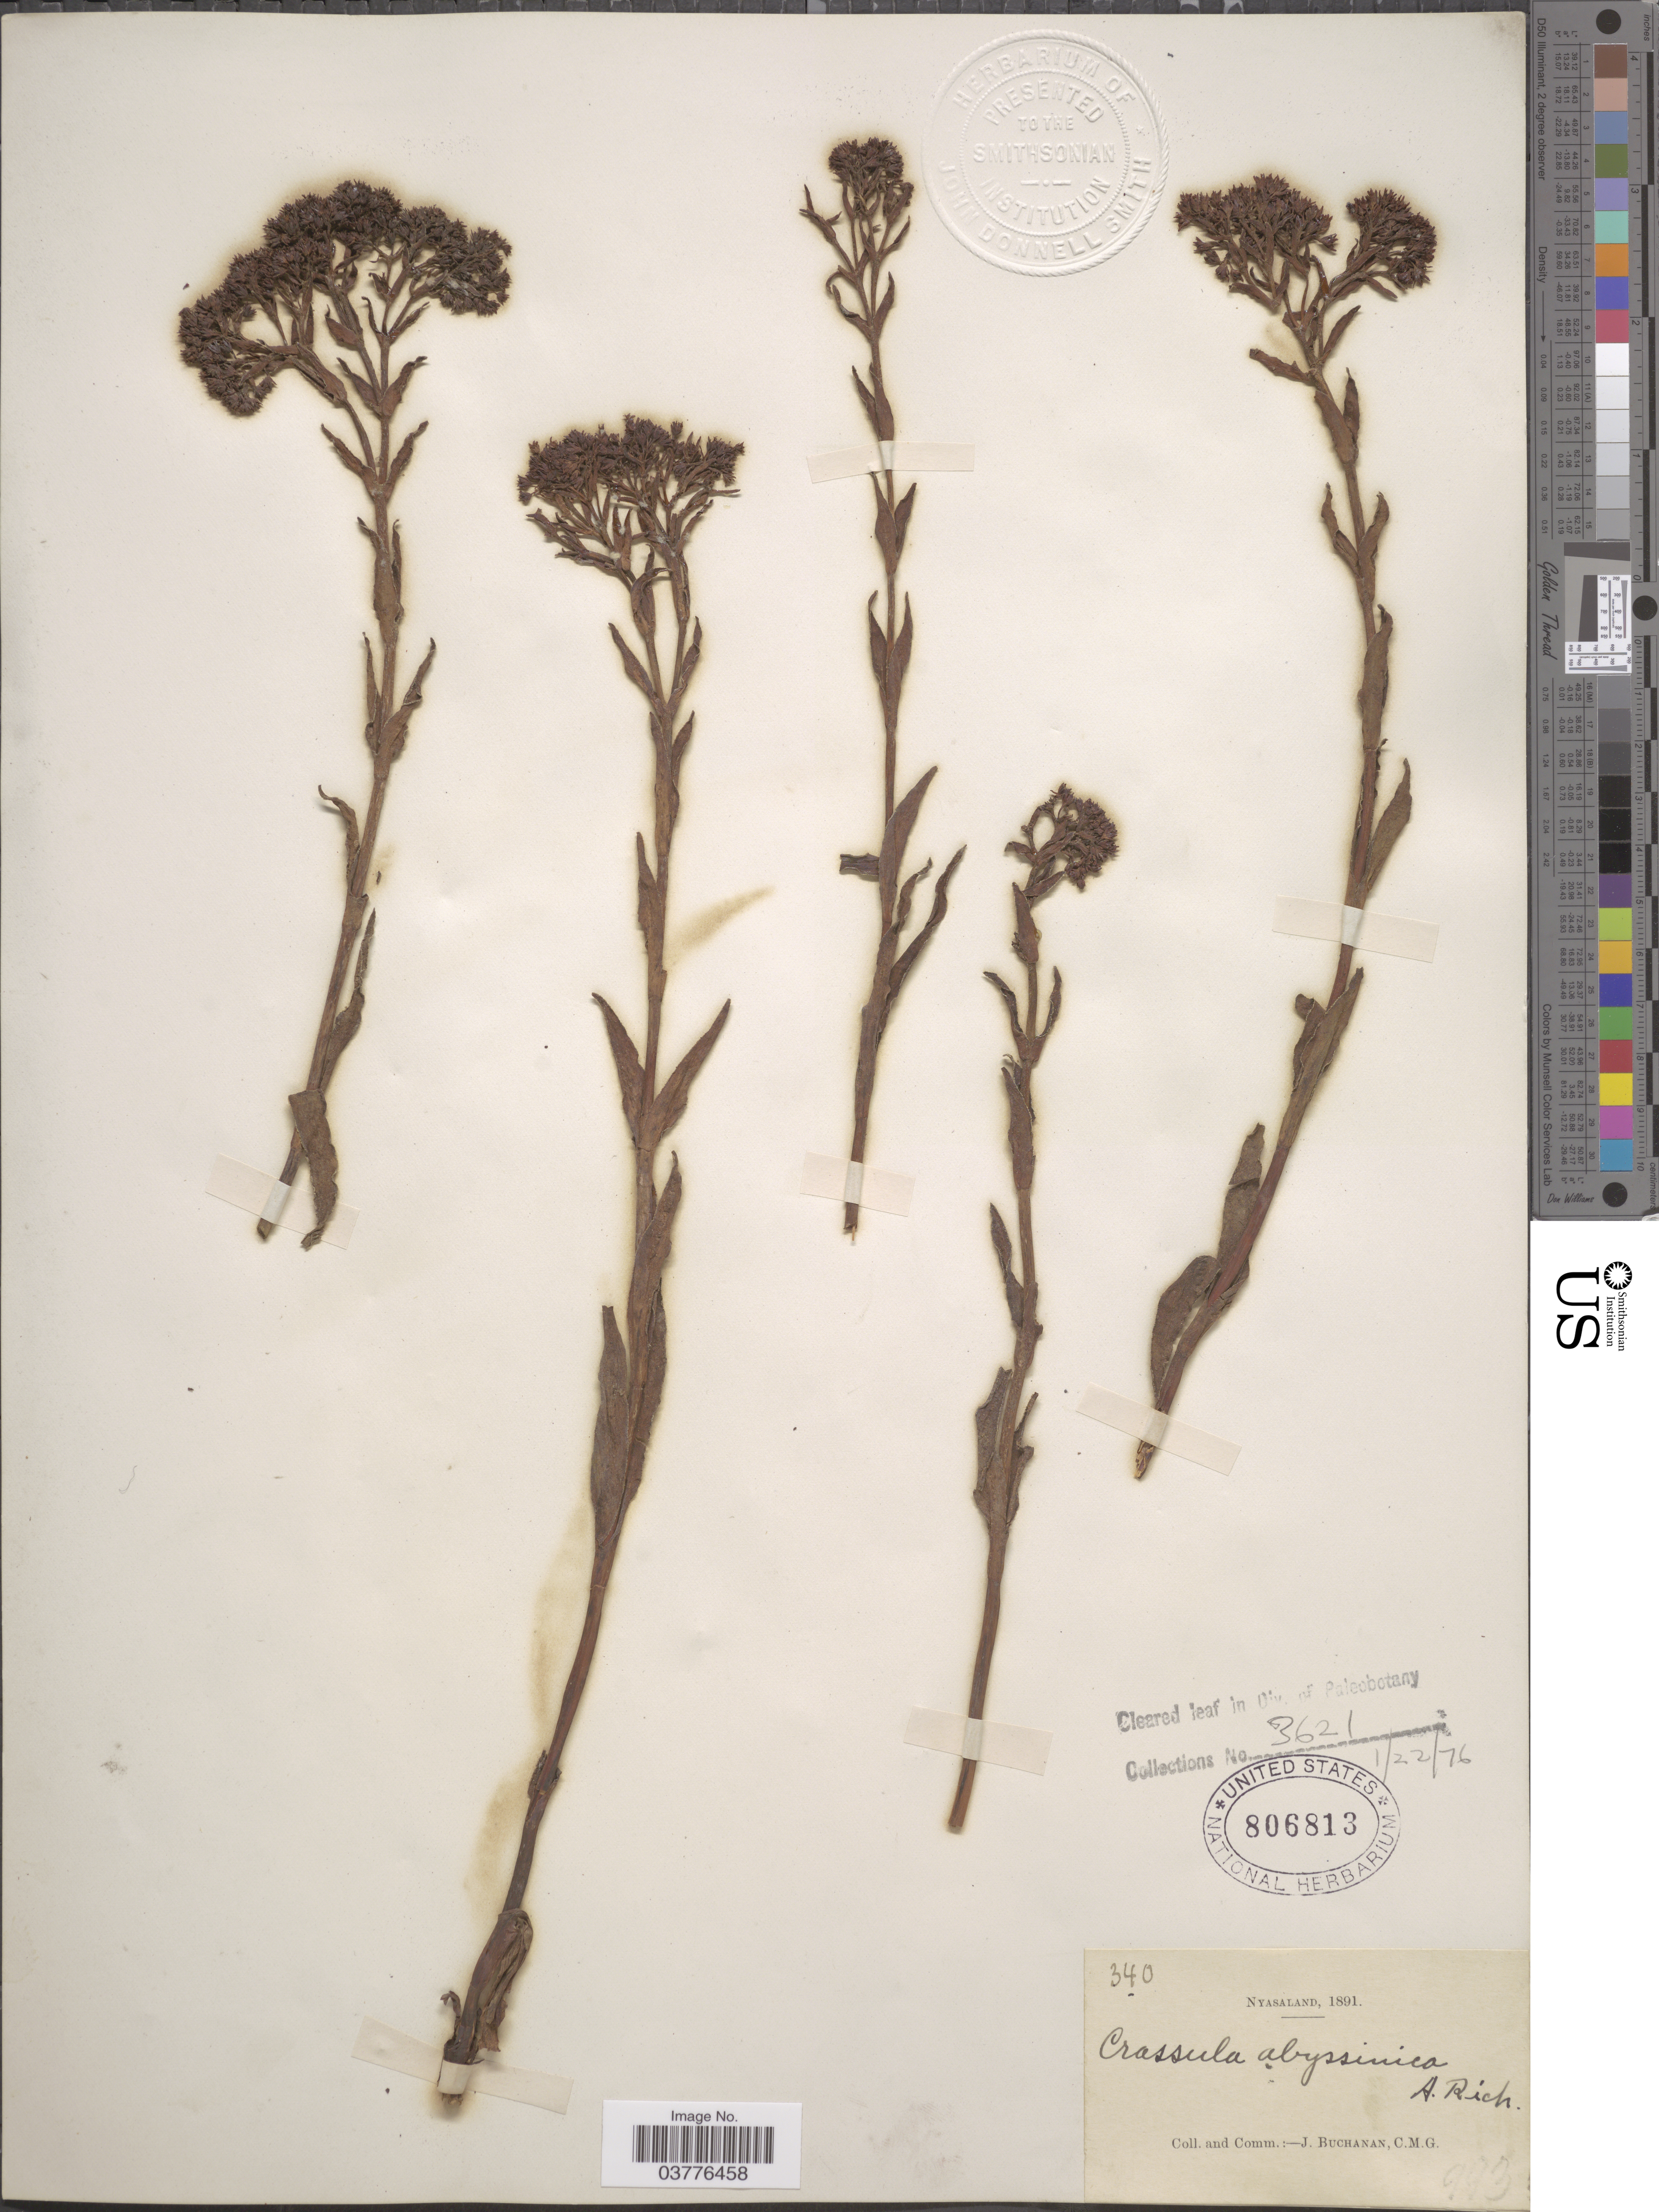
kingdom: Plantae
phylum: Tracheophyta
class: Magnoliopsida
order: Saxifragales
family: Crassulaceae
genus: Crassula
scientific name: Crassula abyssinica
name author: A. Rich.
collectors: J. Buchanan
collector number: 340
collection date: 1891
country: Malawi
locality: Nyasaland.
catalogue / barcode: US 806813